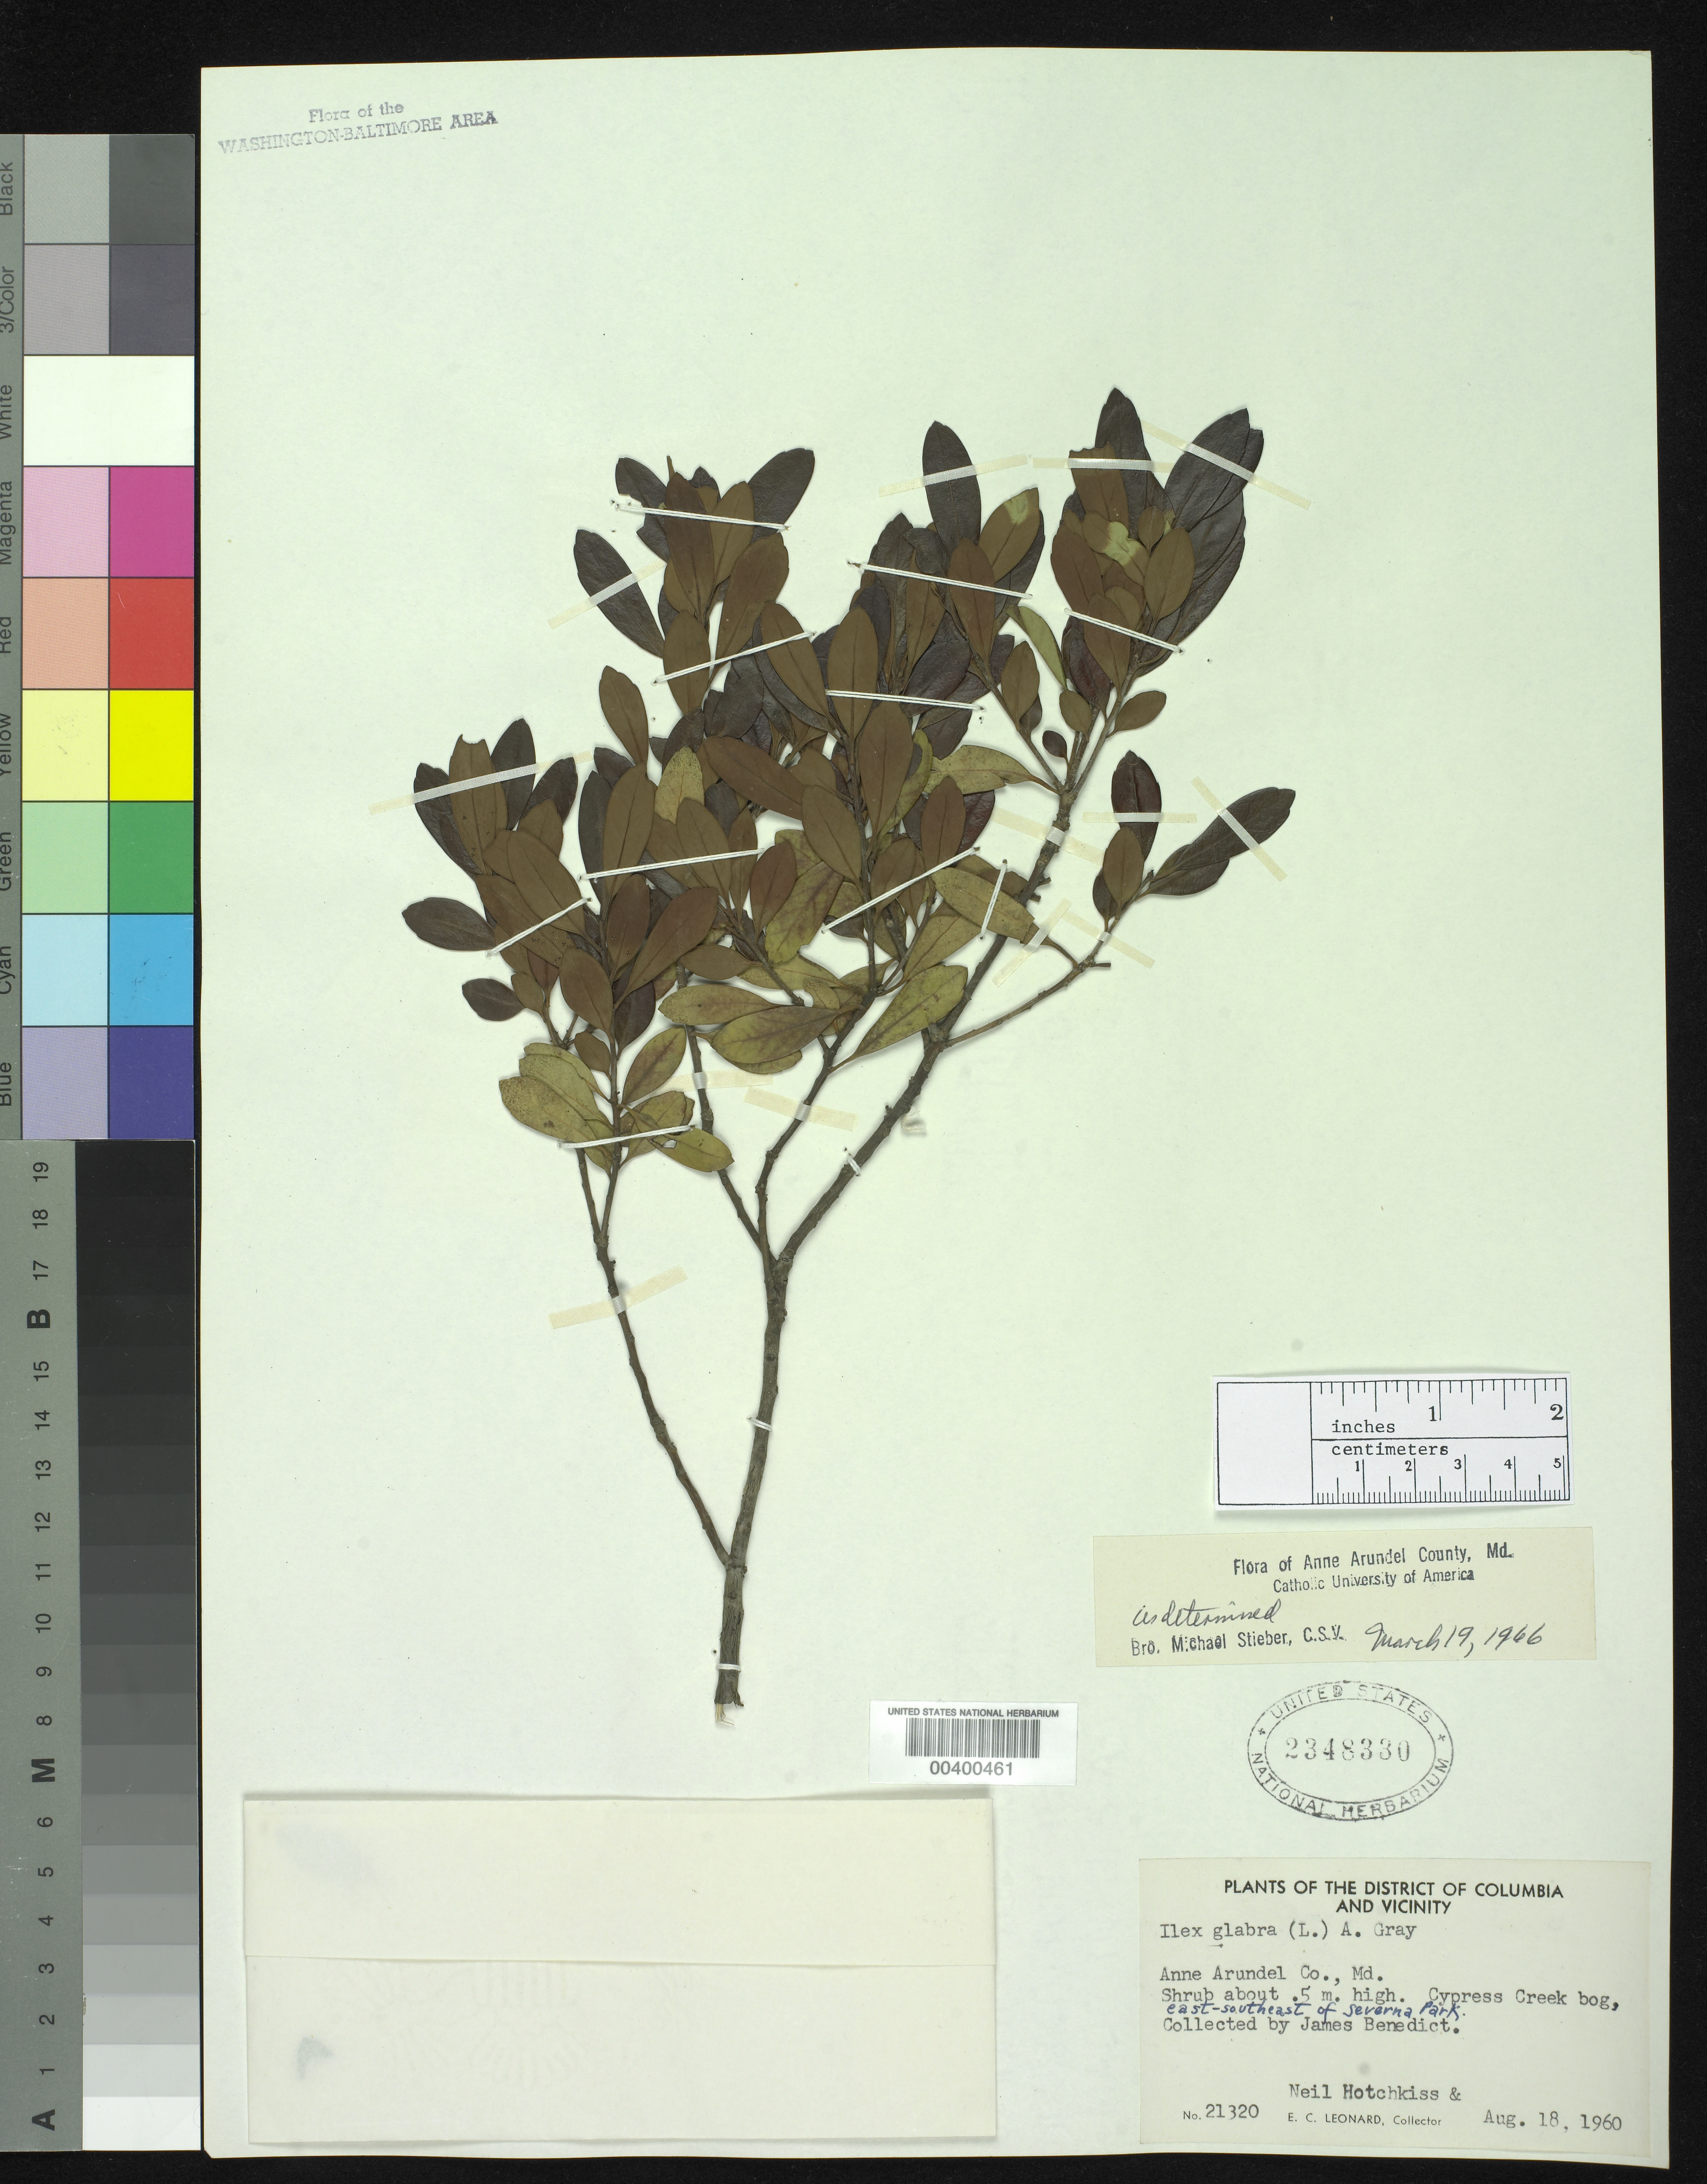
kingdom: Plantae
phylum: Tracheophyta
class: Magnoliopsida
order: Aquifoliales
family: Aquifoliaceae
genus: Ilex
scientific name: Ilex glabra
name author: (L.) A. Gray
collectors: J. E. Benedict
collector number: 21320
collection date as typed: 18 Aug 1960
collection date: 1960-08-18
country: United States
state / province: Maryland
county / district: Anne Arundel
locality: Cypress Creek Bog, east-southeast of Severna Park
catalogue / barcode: US 2348330